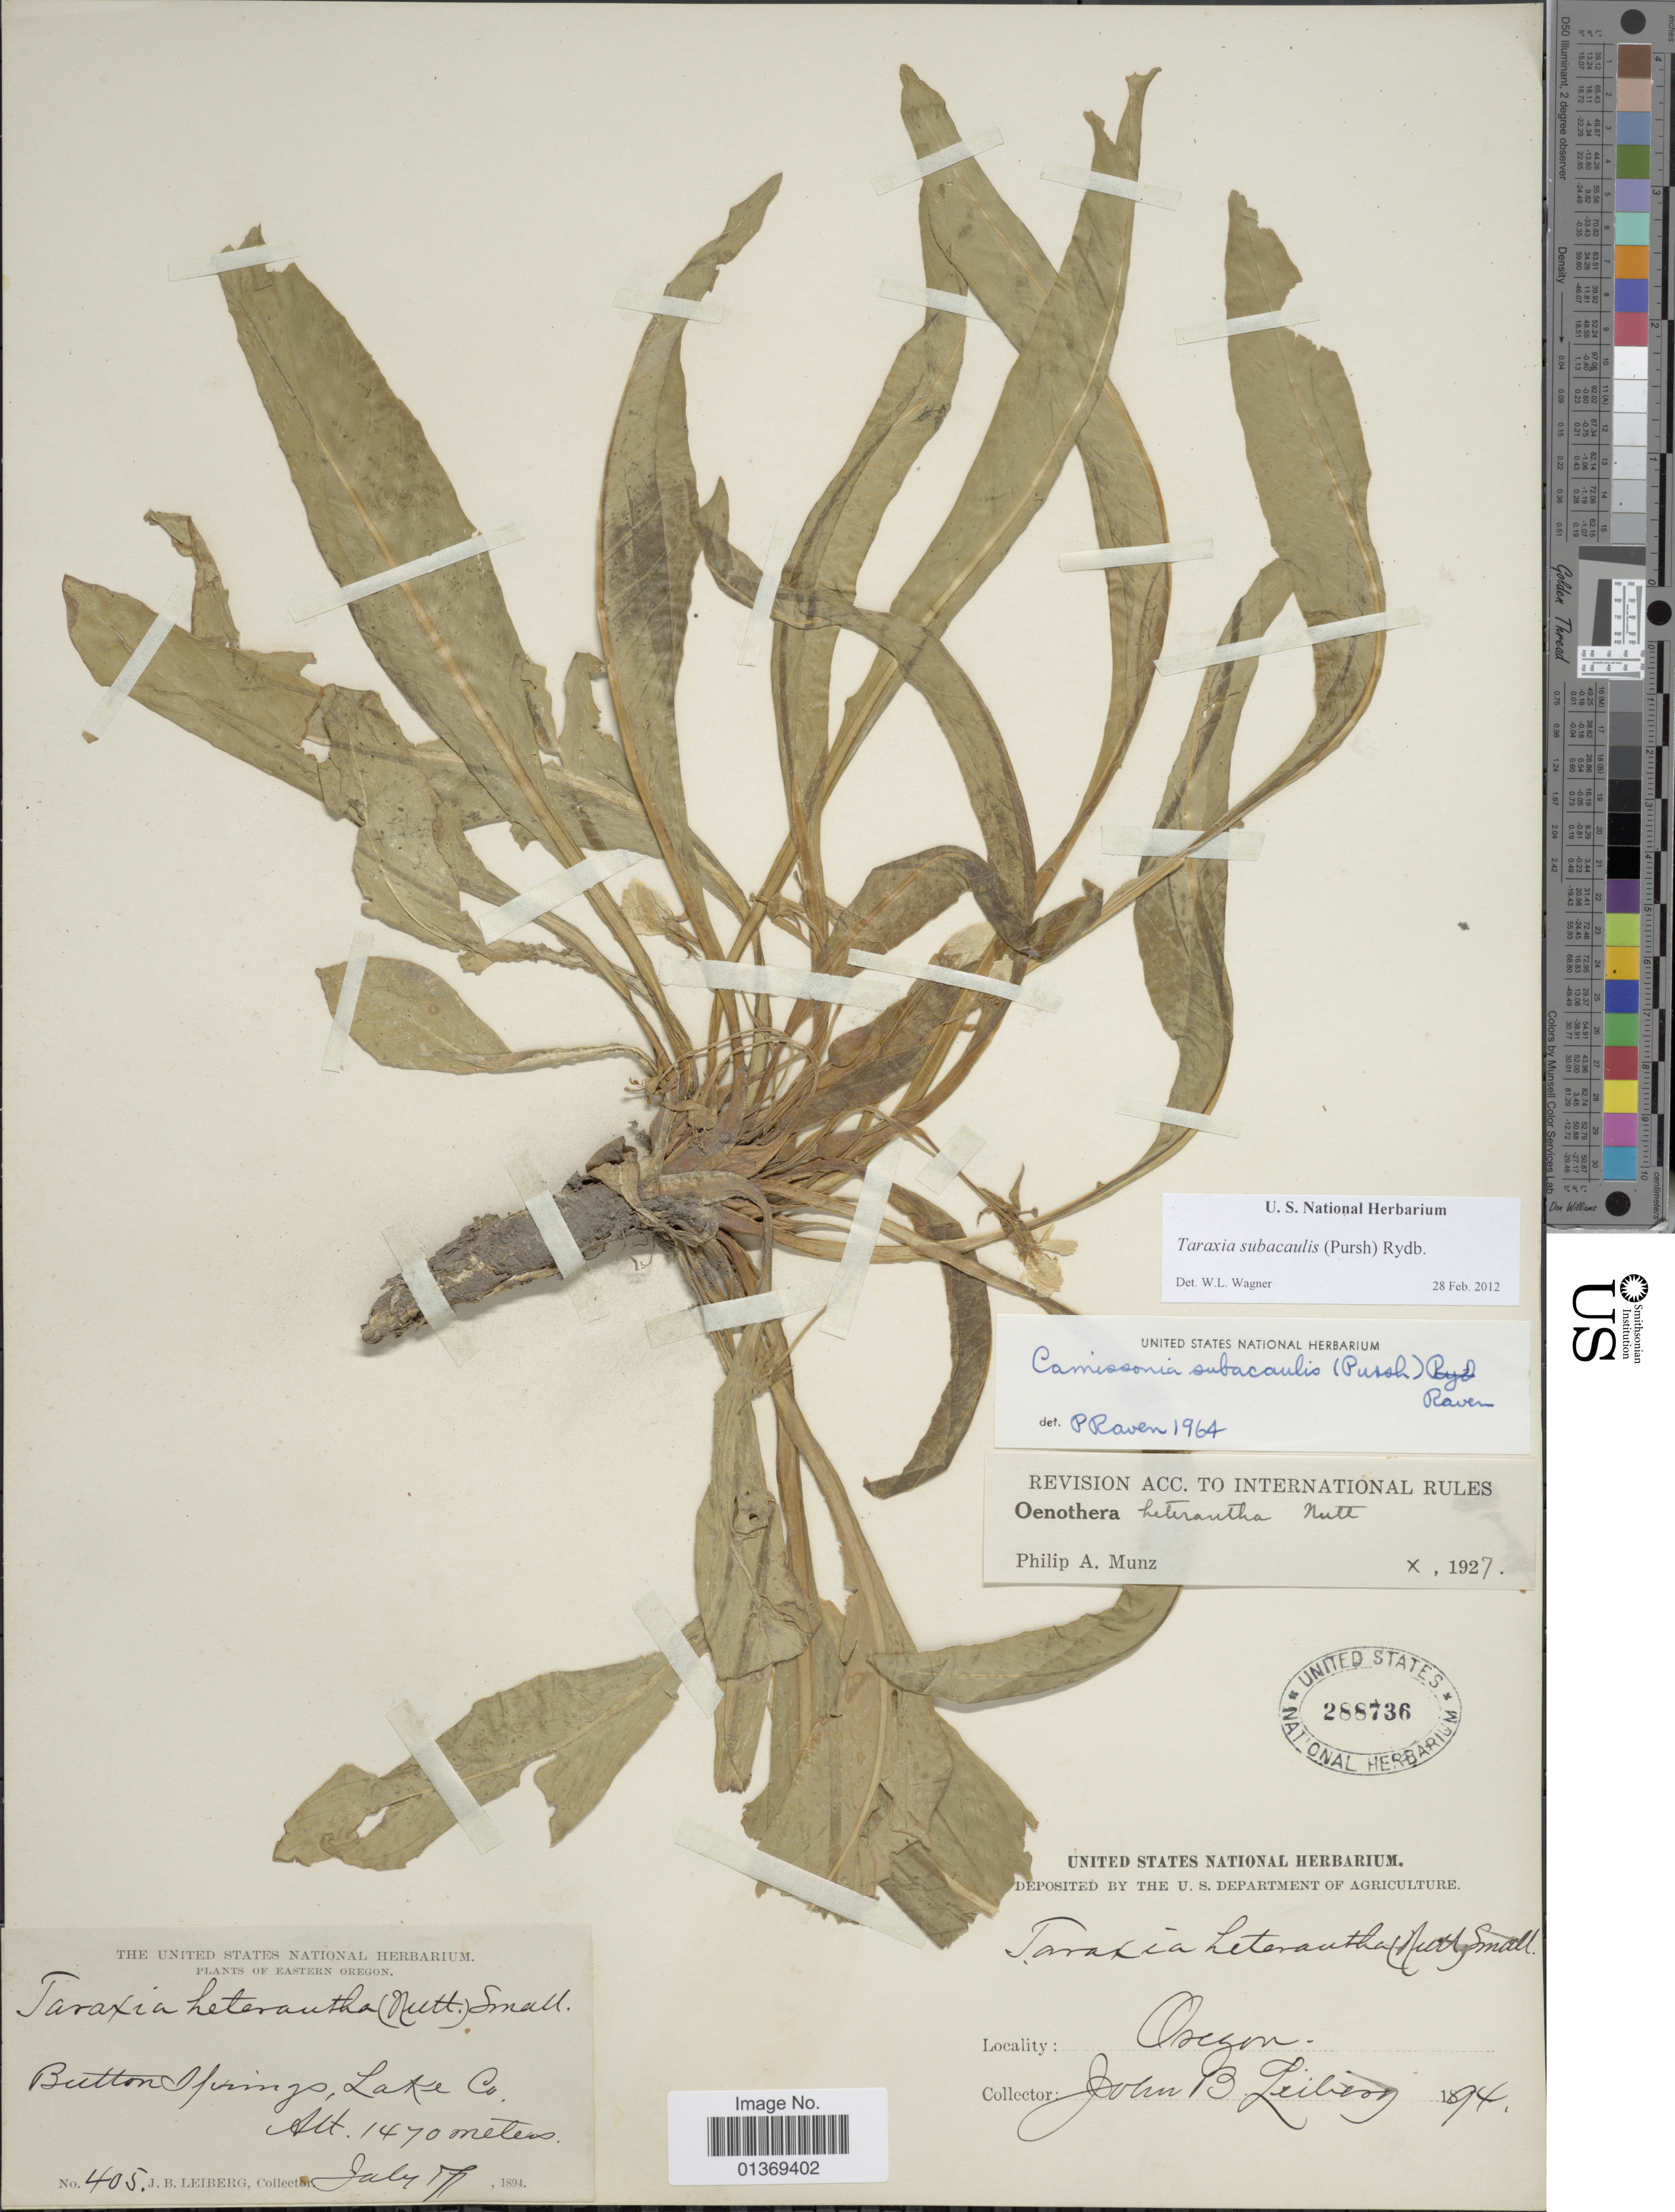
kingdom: Plantae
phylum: Tracheophyta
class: Magnoliopsida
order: Myrtales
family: Onagraceae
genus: Taraxia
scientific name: Taraxia subacaulis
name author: (Pursh) Rydb.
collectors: J. B. Leiberg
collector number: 405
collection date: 1894-07-17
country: United States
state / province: Oregon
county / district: Lake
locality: Eastern Oregon, Button Springs, Lake Co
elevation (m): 1470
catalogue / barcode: US 288736